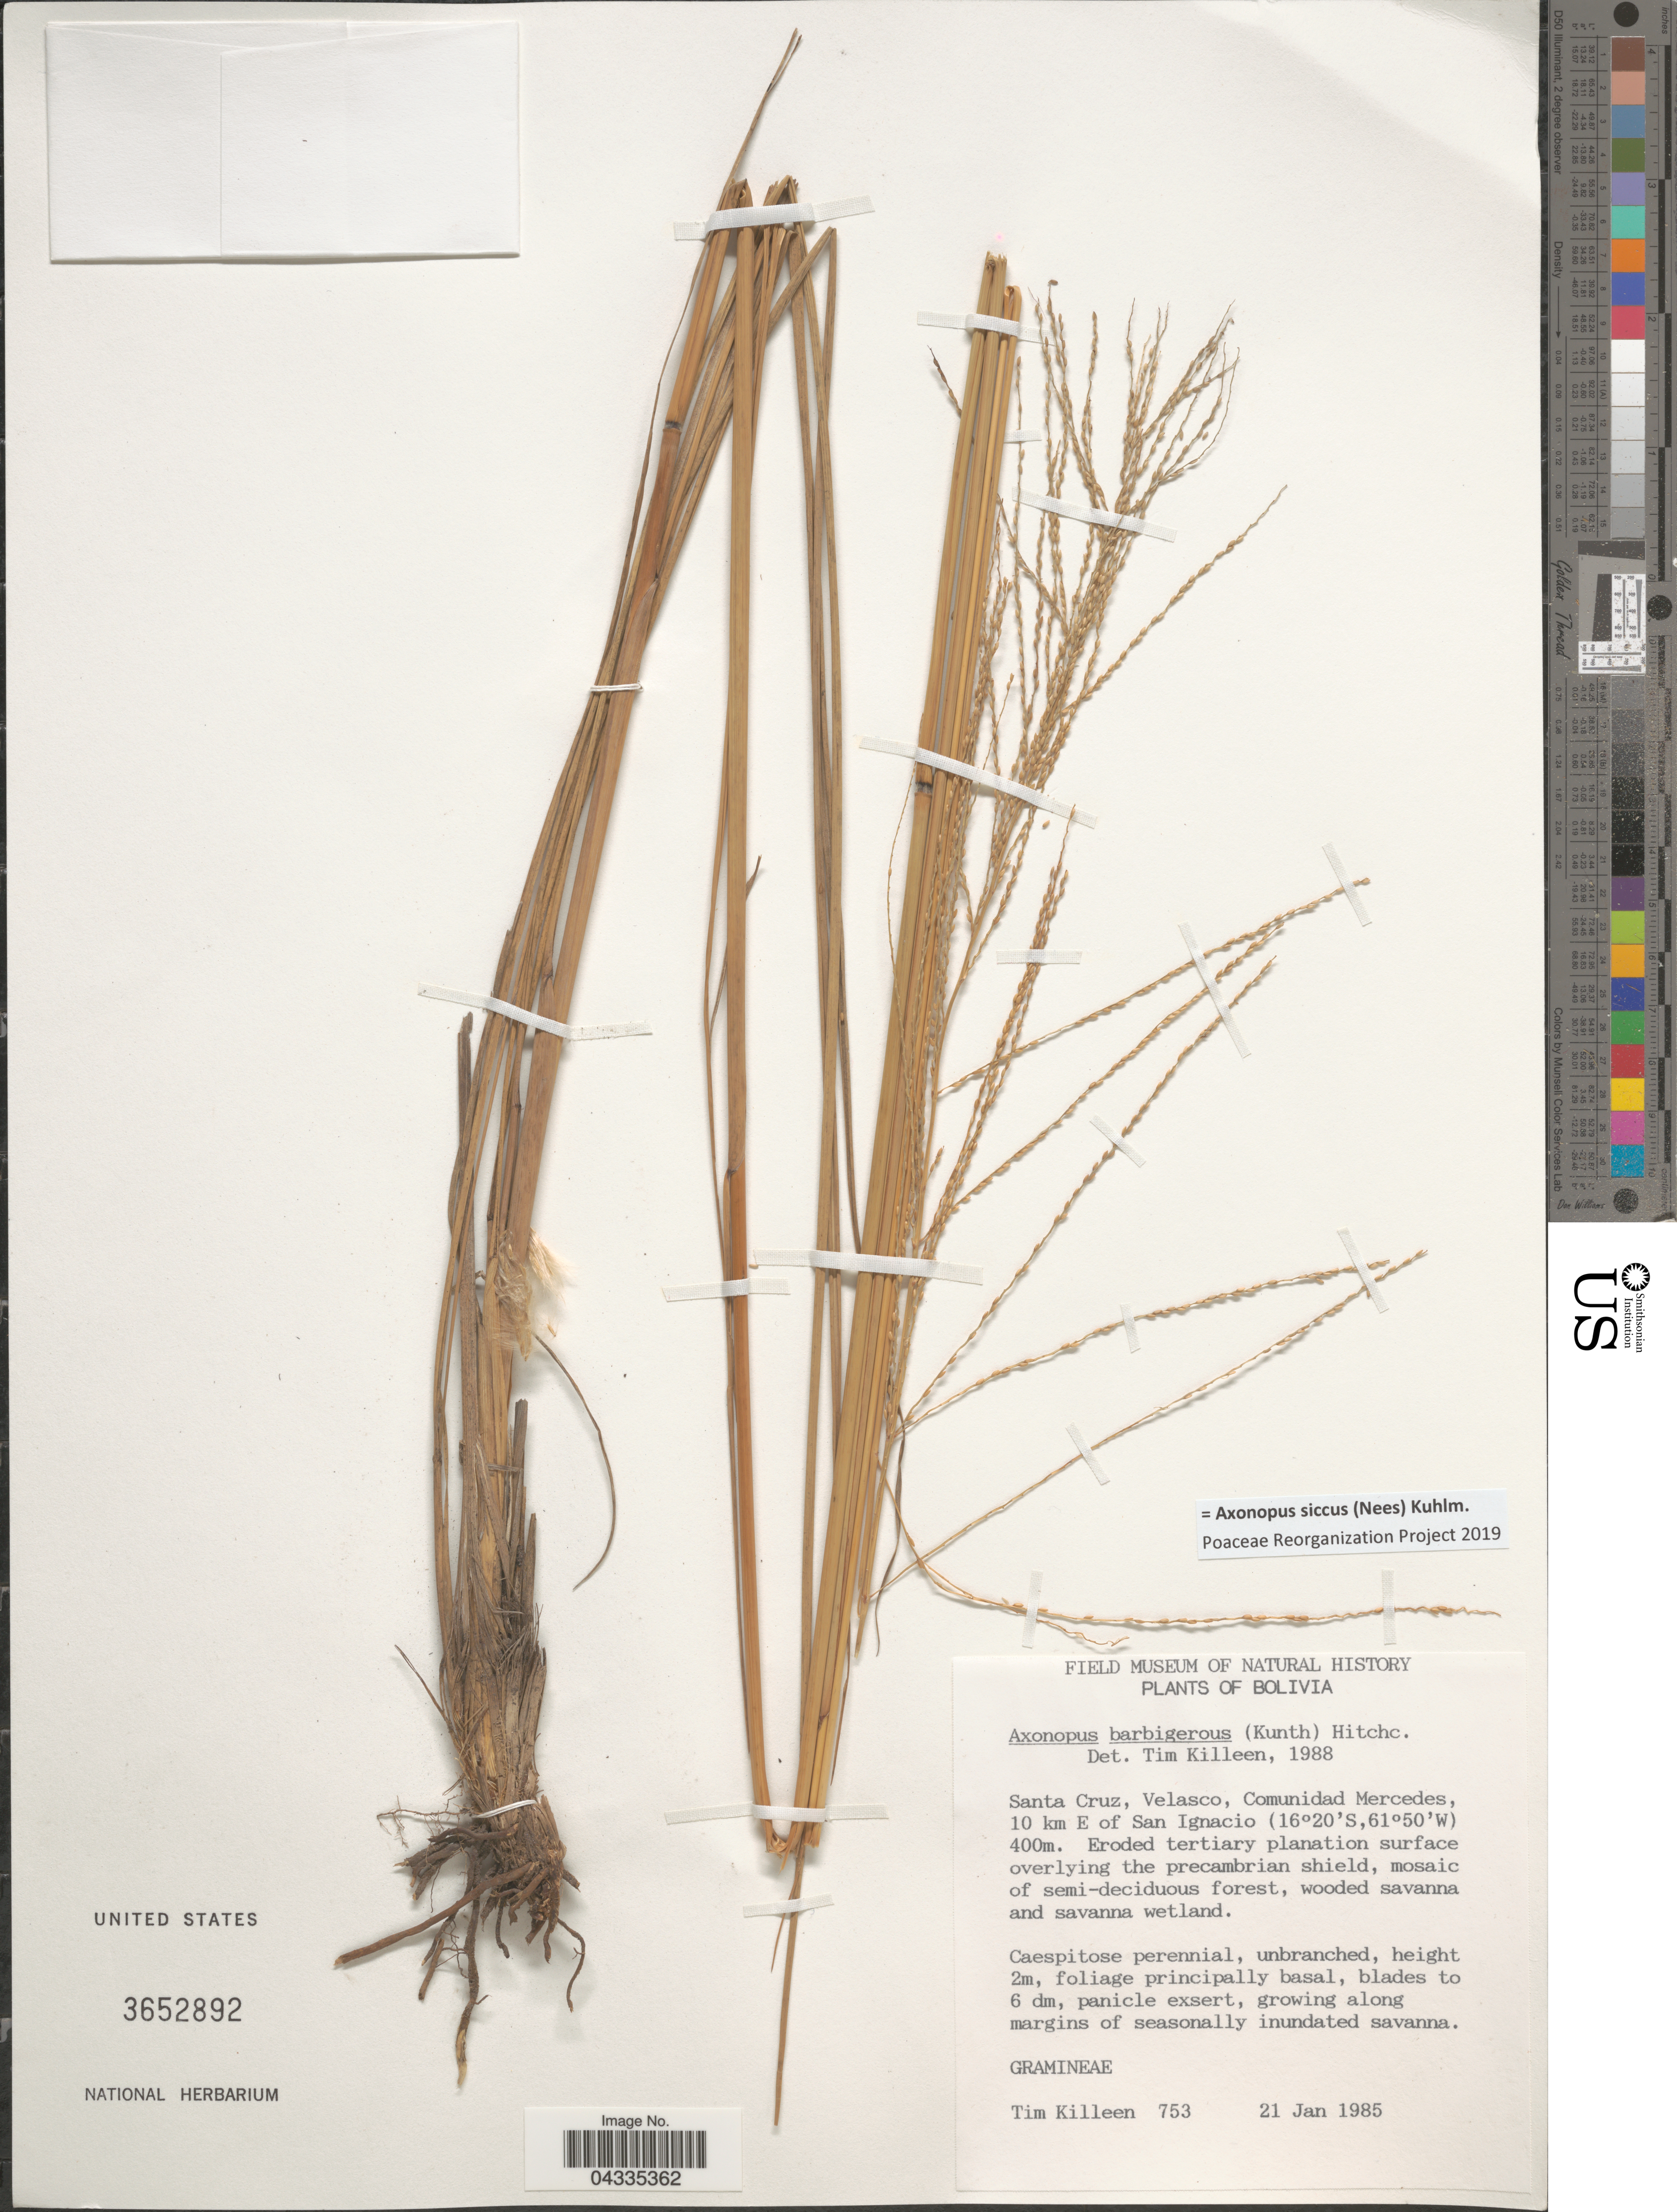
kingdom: Plantae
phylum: Tracheophyta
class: Liliopsida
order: Poales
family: Poaceae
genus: Axonopus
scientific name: Axonopus siccus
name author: (Nees) Kuhlm.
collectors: T. J. Killeen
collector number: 753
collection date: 1985-01-21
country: Bolivia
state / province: Santa Cruz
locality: Velasco, Comunidad Mercedes, 10 km E of San Ignacio.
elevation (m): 400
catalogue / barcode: US 3652892